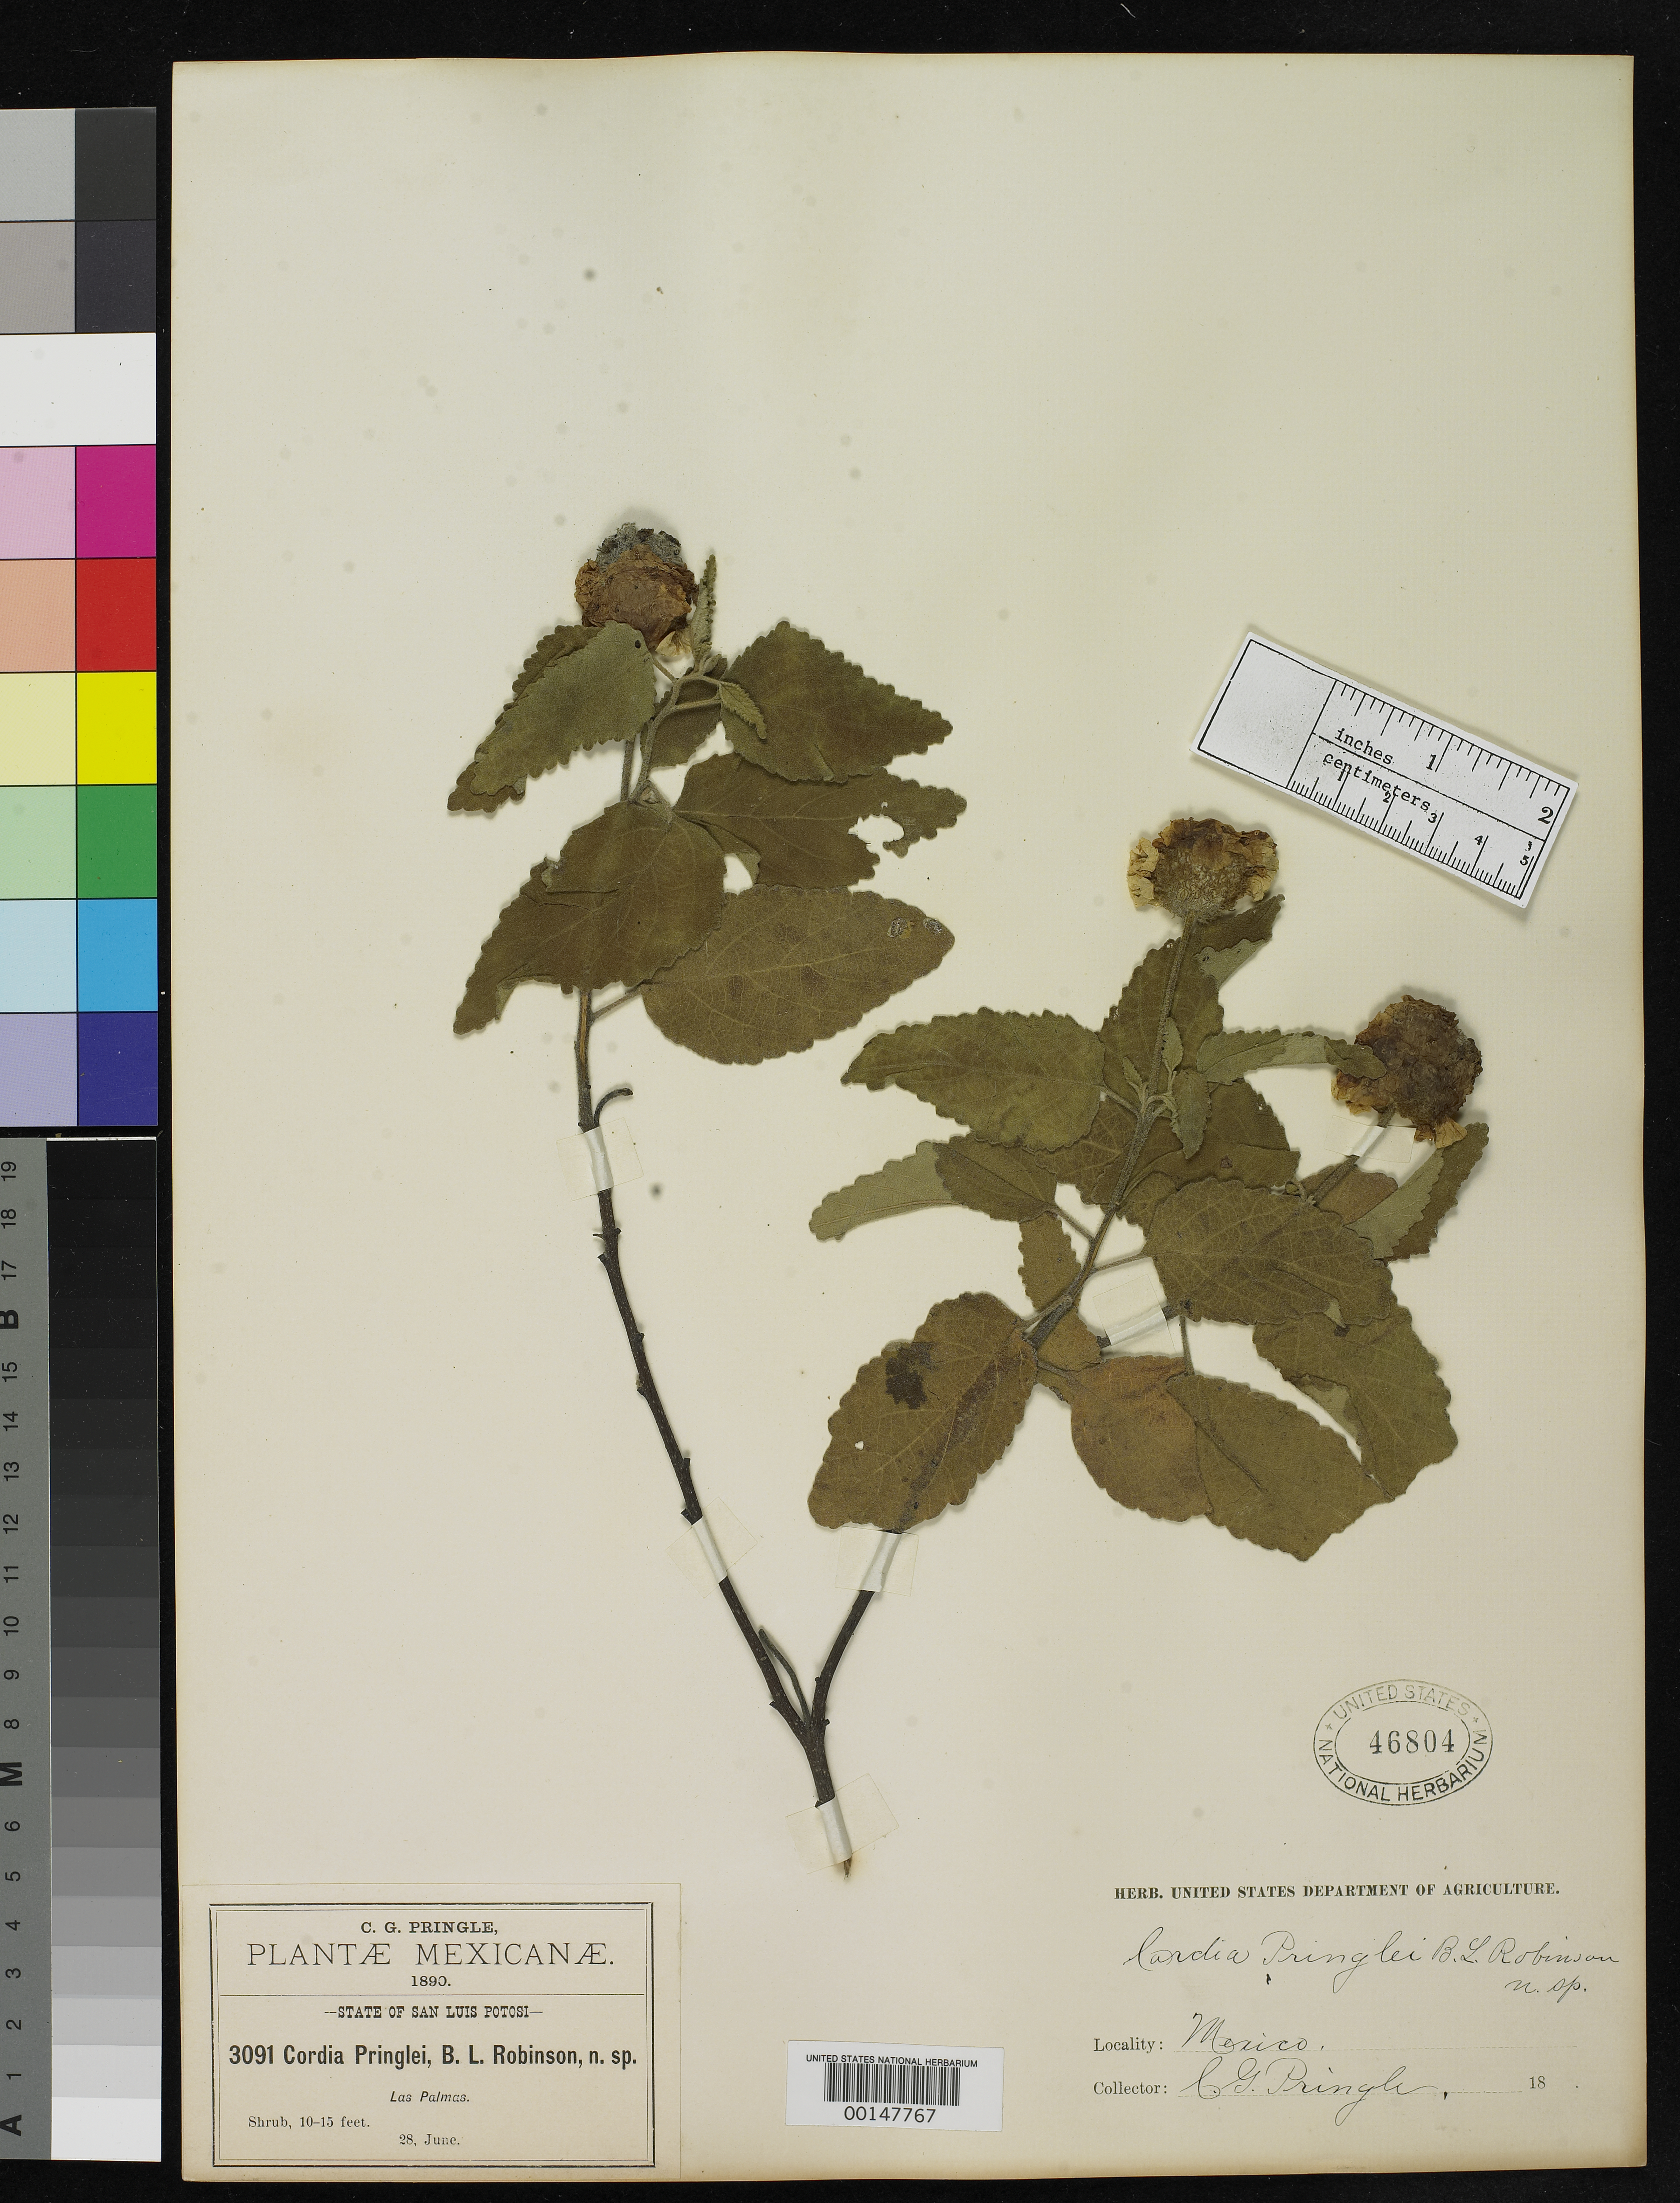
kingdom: Plantae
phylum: Tracheophyta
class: Magnoliopsida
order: Boraginales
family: Cordiaceae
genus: Cordia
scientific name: Cordia pringlei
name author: B.L. Rob.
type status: Isotype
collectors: C. G. Pringle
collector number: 3091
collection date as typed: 28 Jun 1890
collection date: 1890-06-28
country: Mexico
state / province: San Luis Potosi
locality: Las Palmas.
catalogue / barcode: US 46804